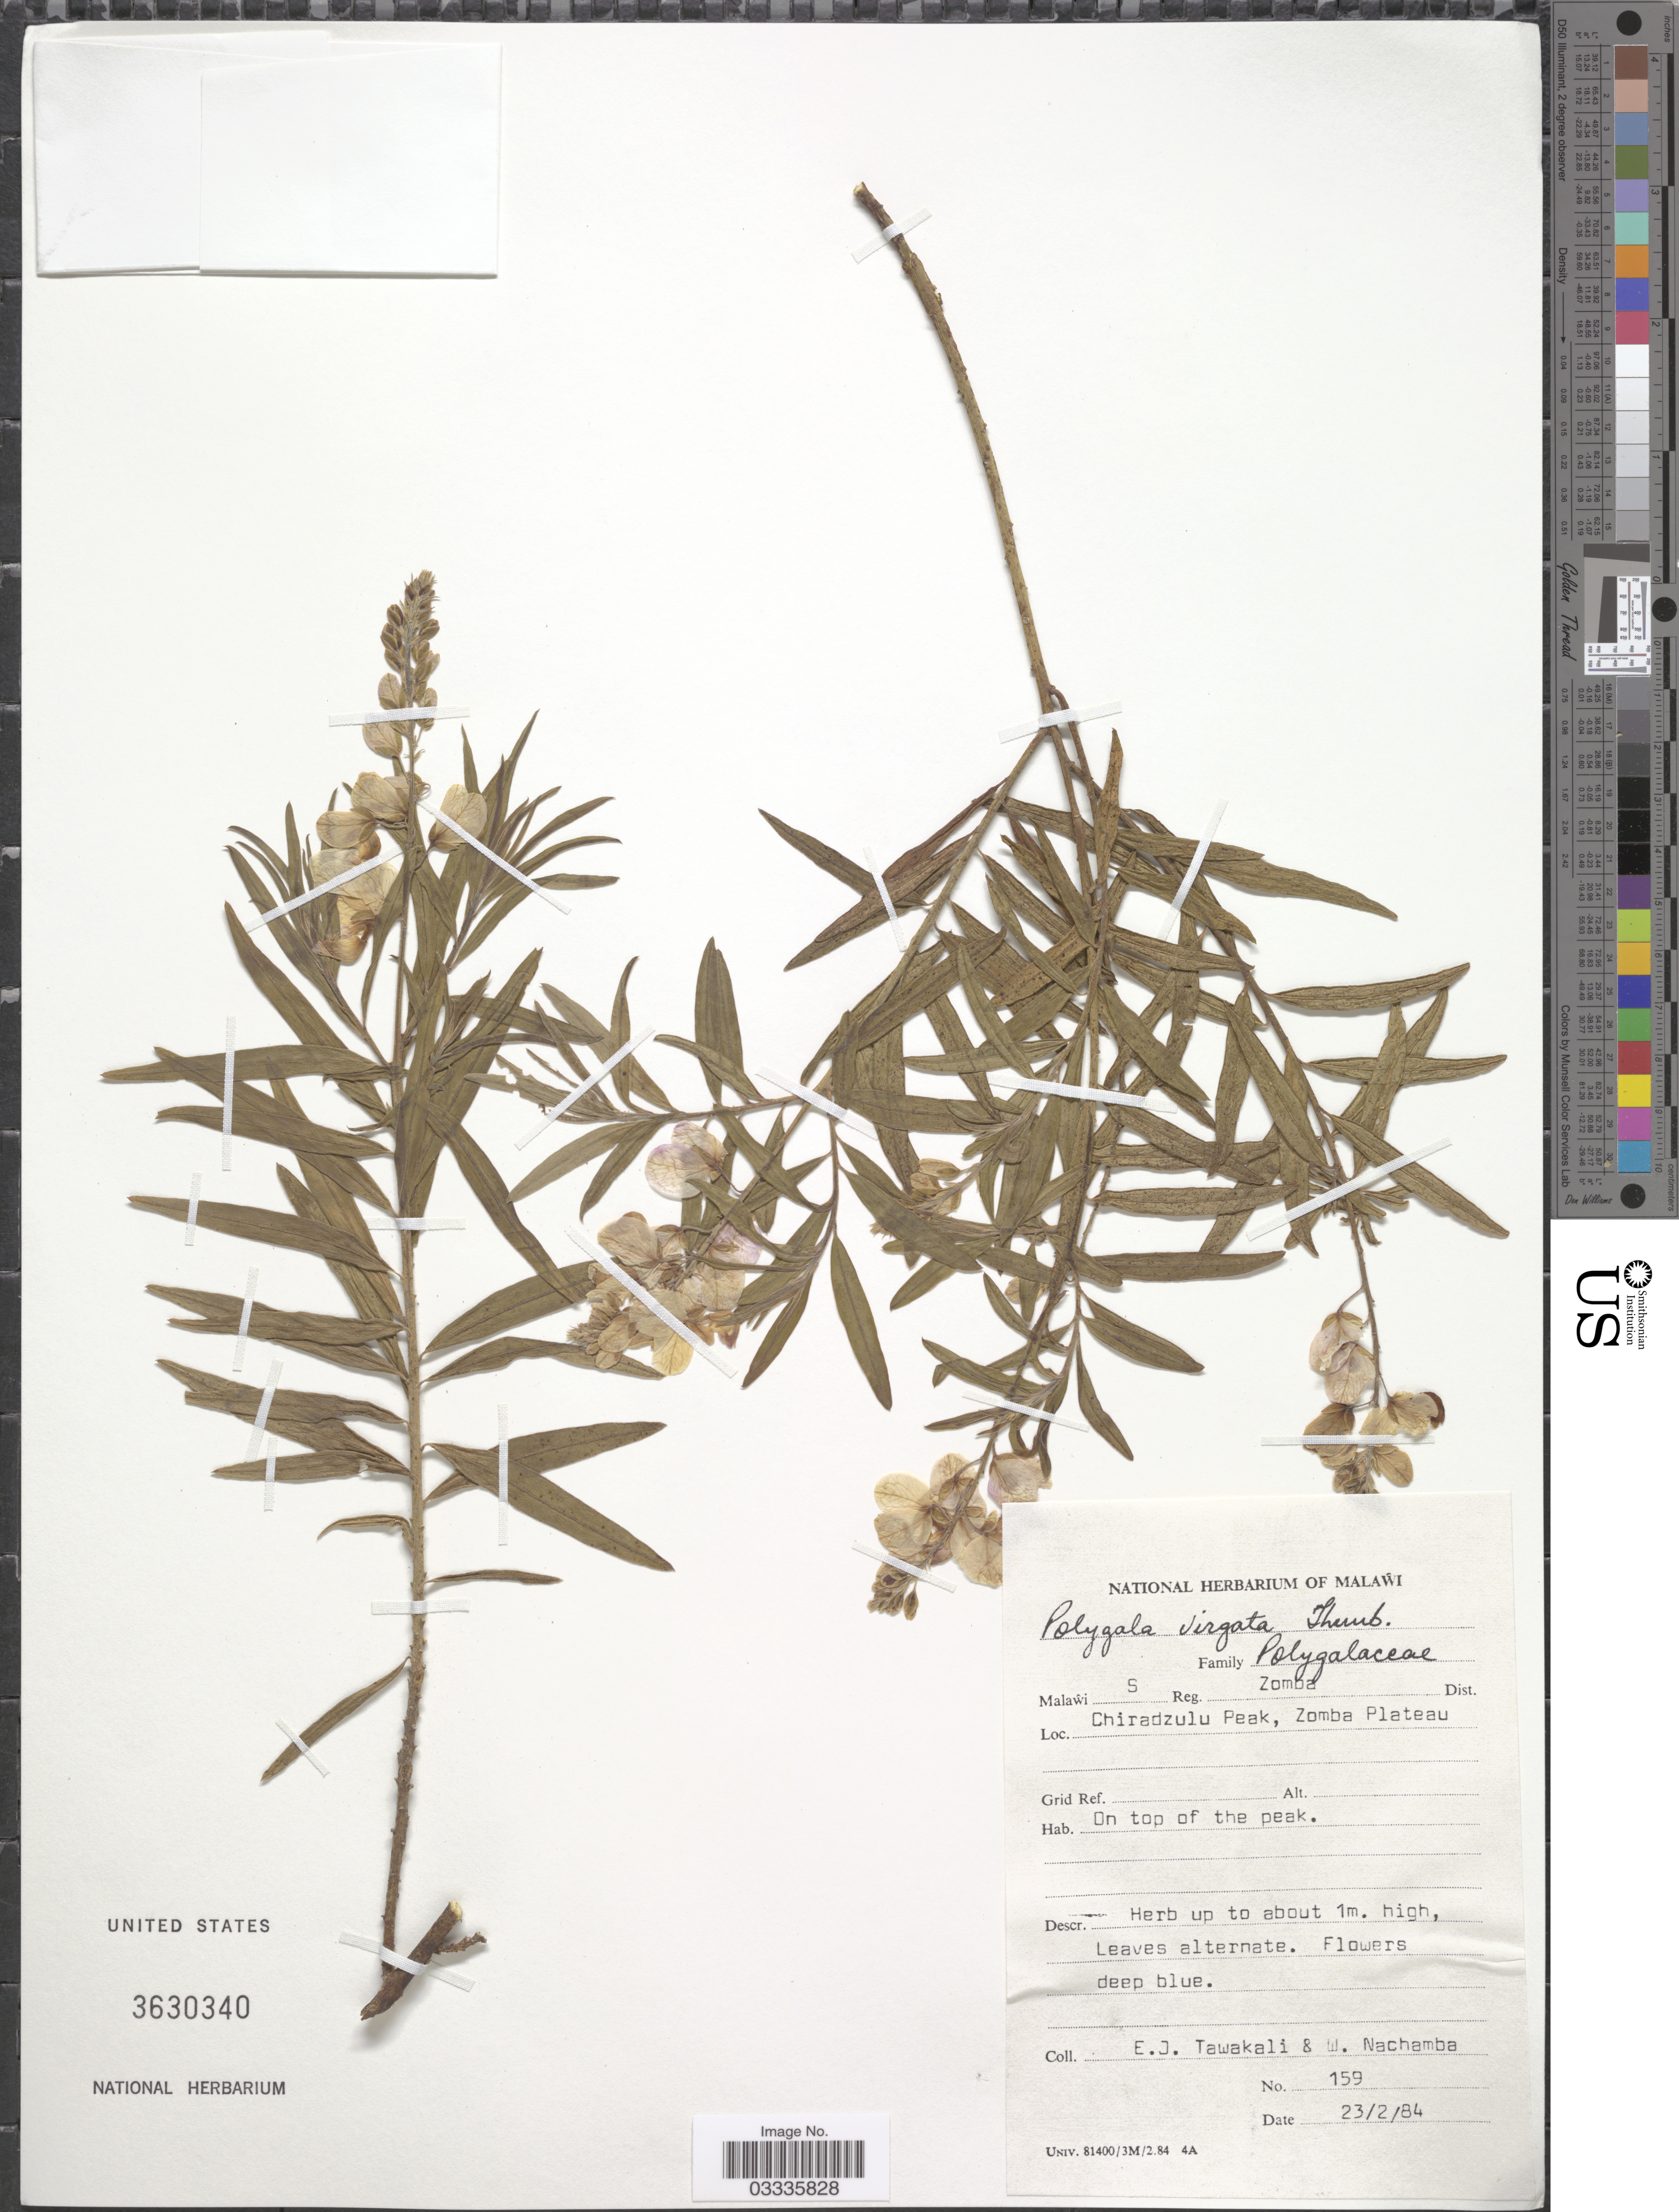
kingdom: Plantae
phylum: Tracheophyta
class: Magnoliopsida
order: Fabales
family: Polygalaceae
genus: Polygala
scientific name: Polygala virgata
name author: Thunb.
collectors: E. Tawakali & W. Nachamba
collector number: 159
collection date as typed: Transcribed d/m/y: 23/2/84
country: Malawi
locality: S Reg. Zomba Dist. Chiradzulu Peak, Zomba Plateau. On top of the peak.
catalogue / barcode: US 3630340